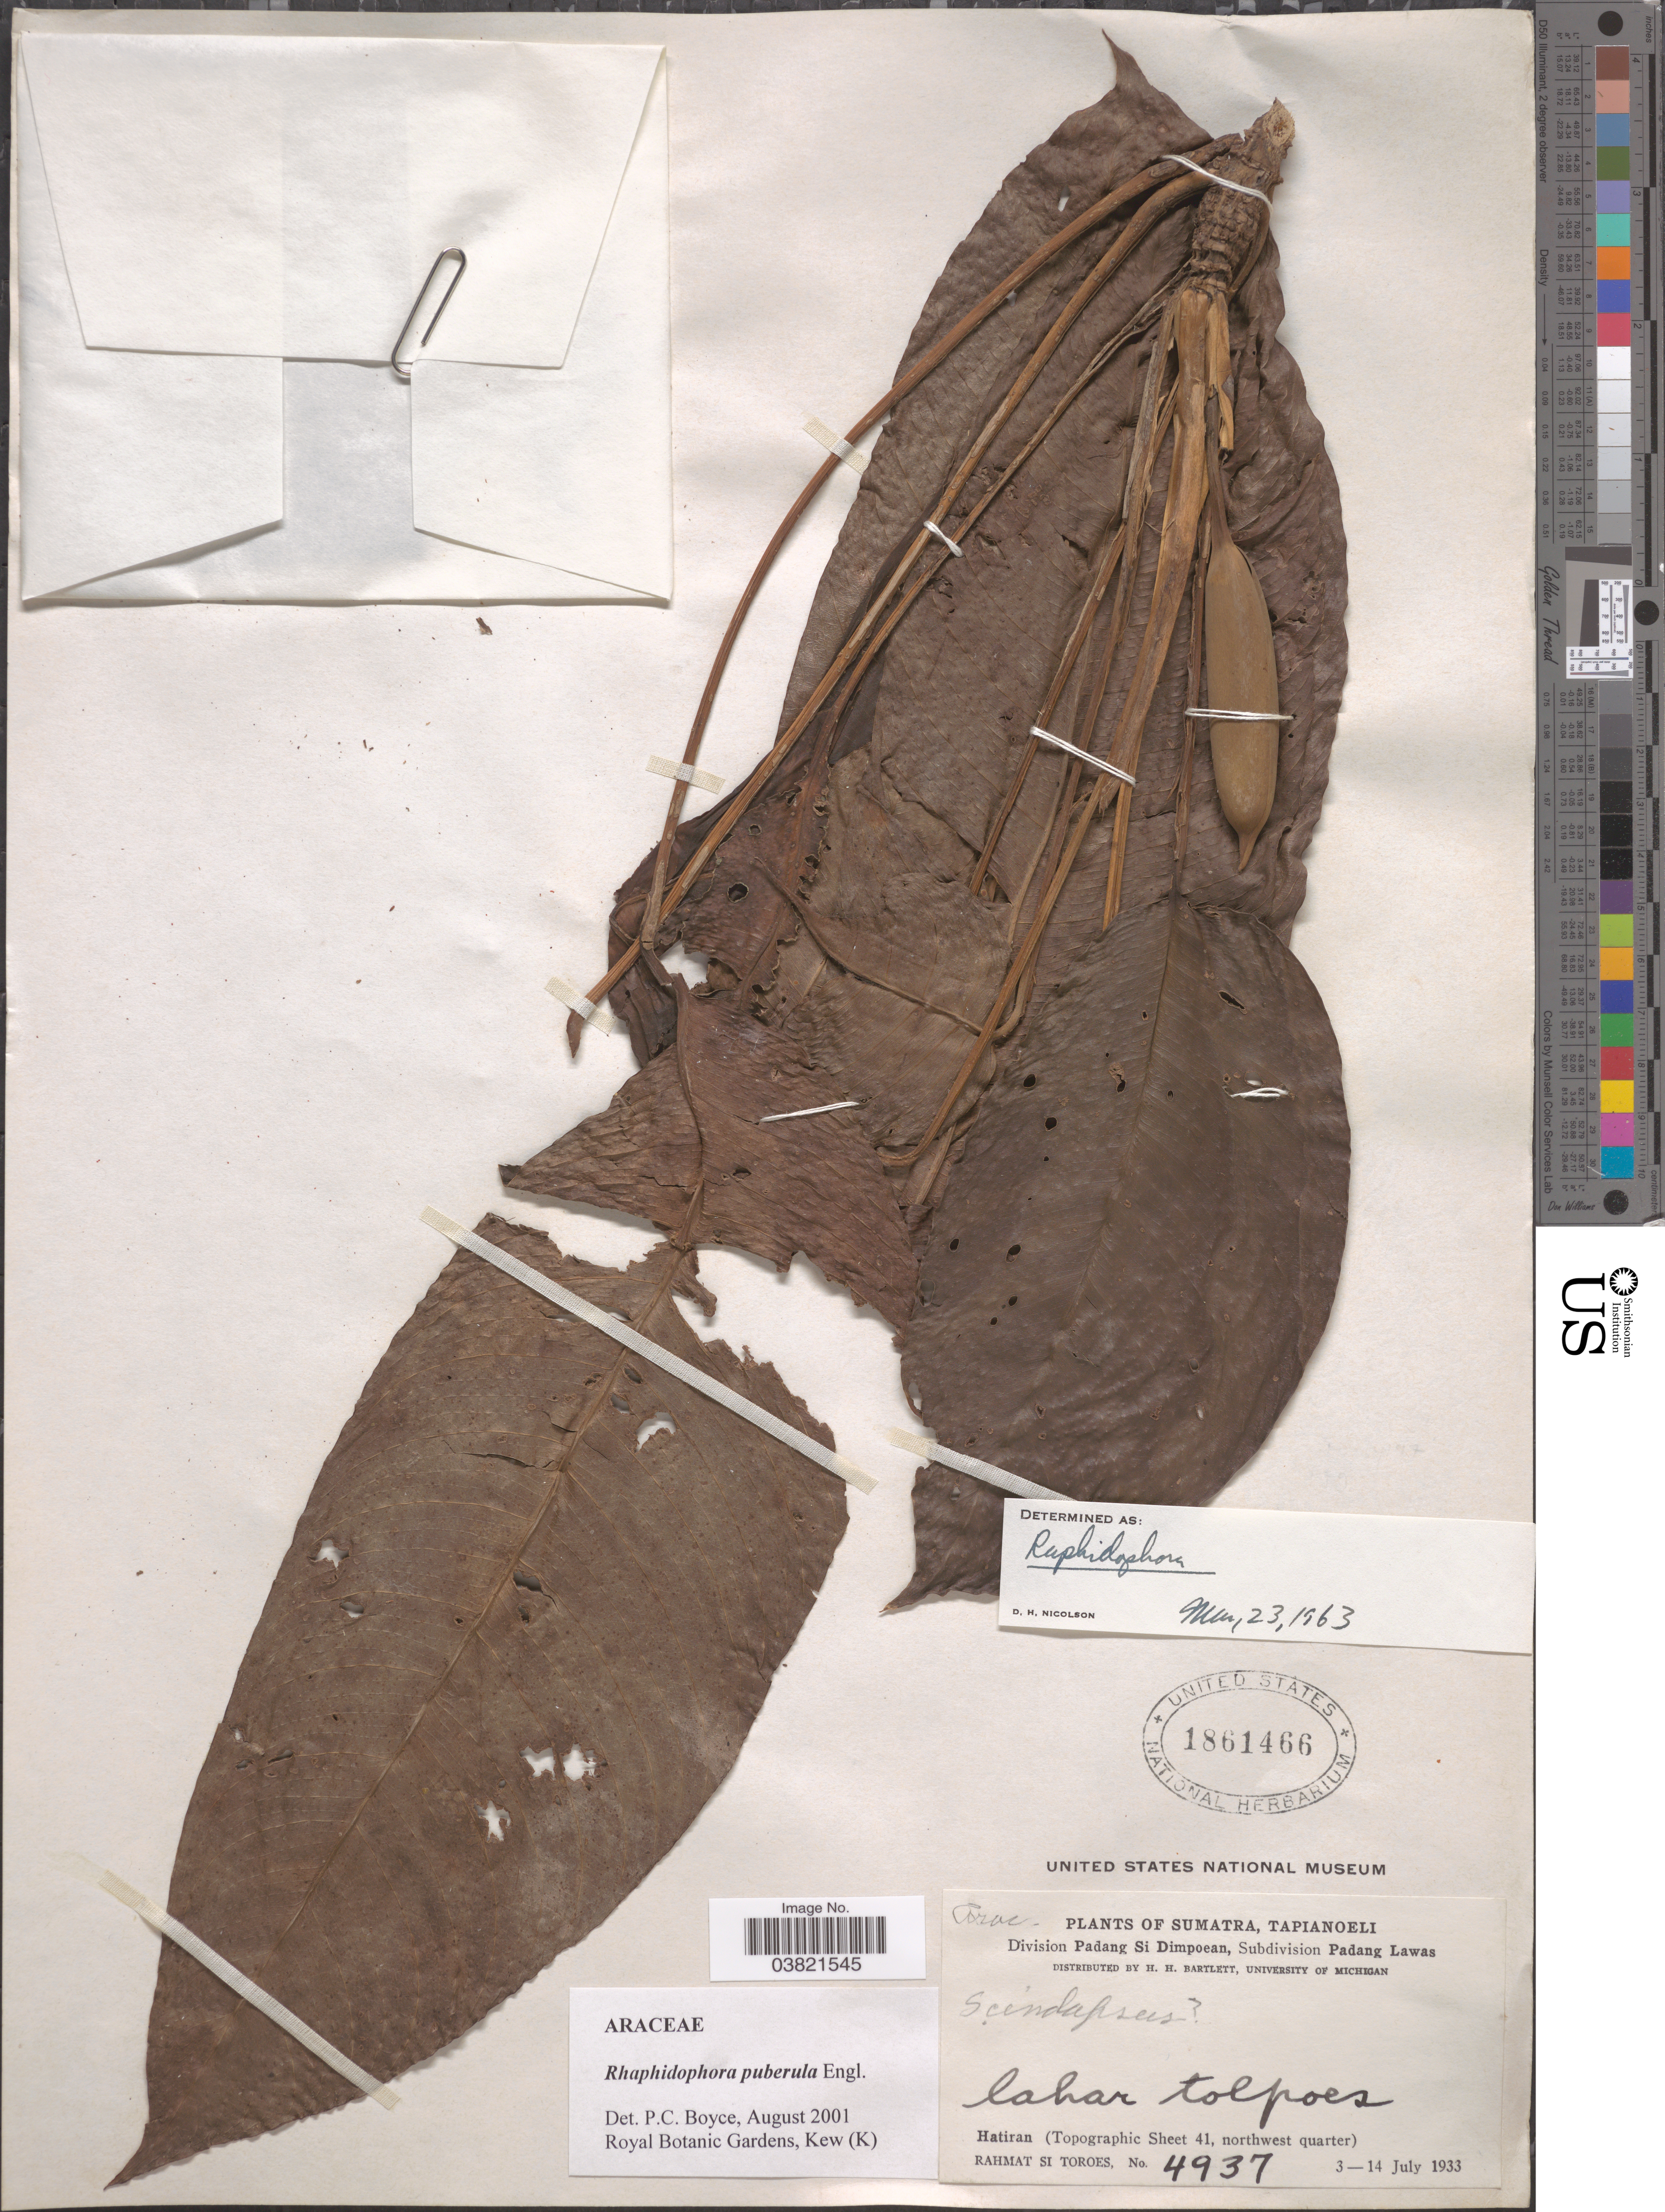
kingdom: Plantae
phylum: Tracheophyta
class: Liliopsida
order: Alismatales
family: Araceae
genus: Rhaphidophora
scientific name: Rhaphidophora puberula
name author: Engl.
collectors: Rahmat Si Boeea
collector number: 4937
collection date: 1933-07-03/1933-07-14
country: Indonesia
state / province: Sumatra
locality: Tapianoeli. Division Pedang Si Dimpoean, Subdivision Padang Lawas. Hatiran (Topographic Sheet 41, northwest quarter).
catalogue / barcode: US 1861466